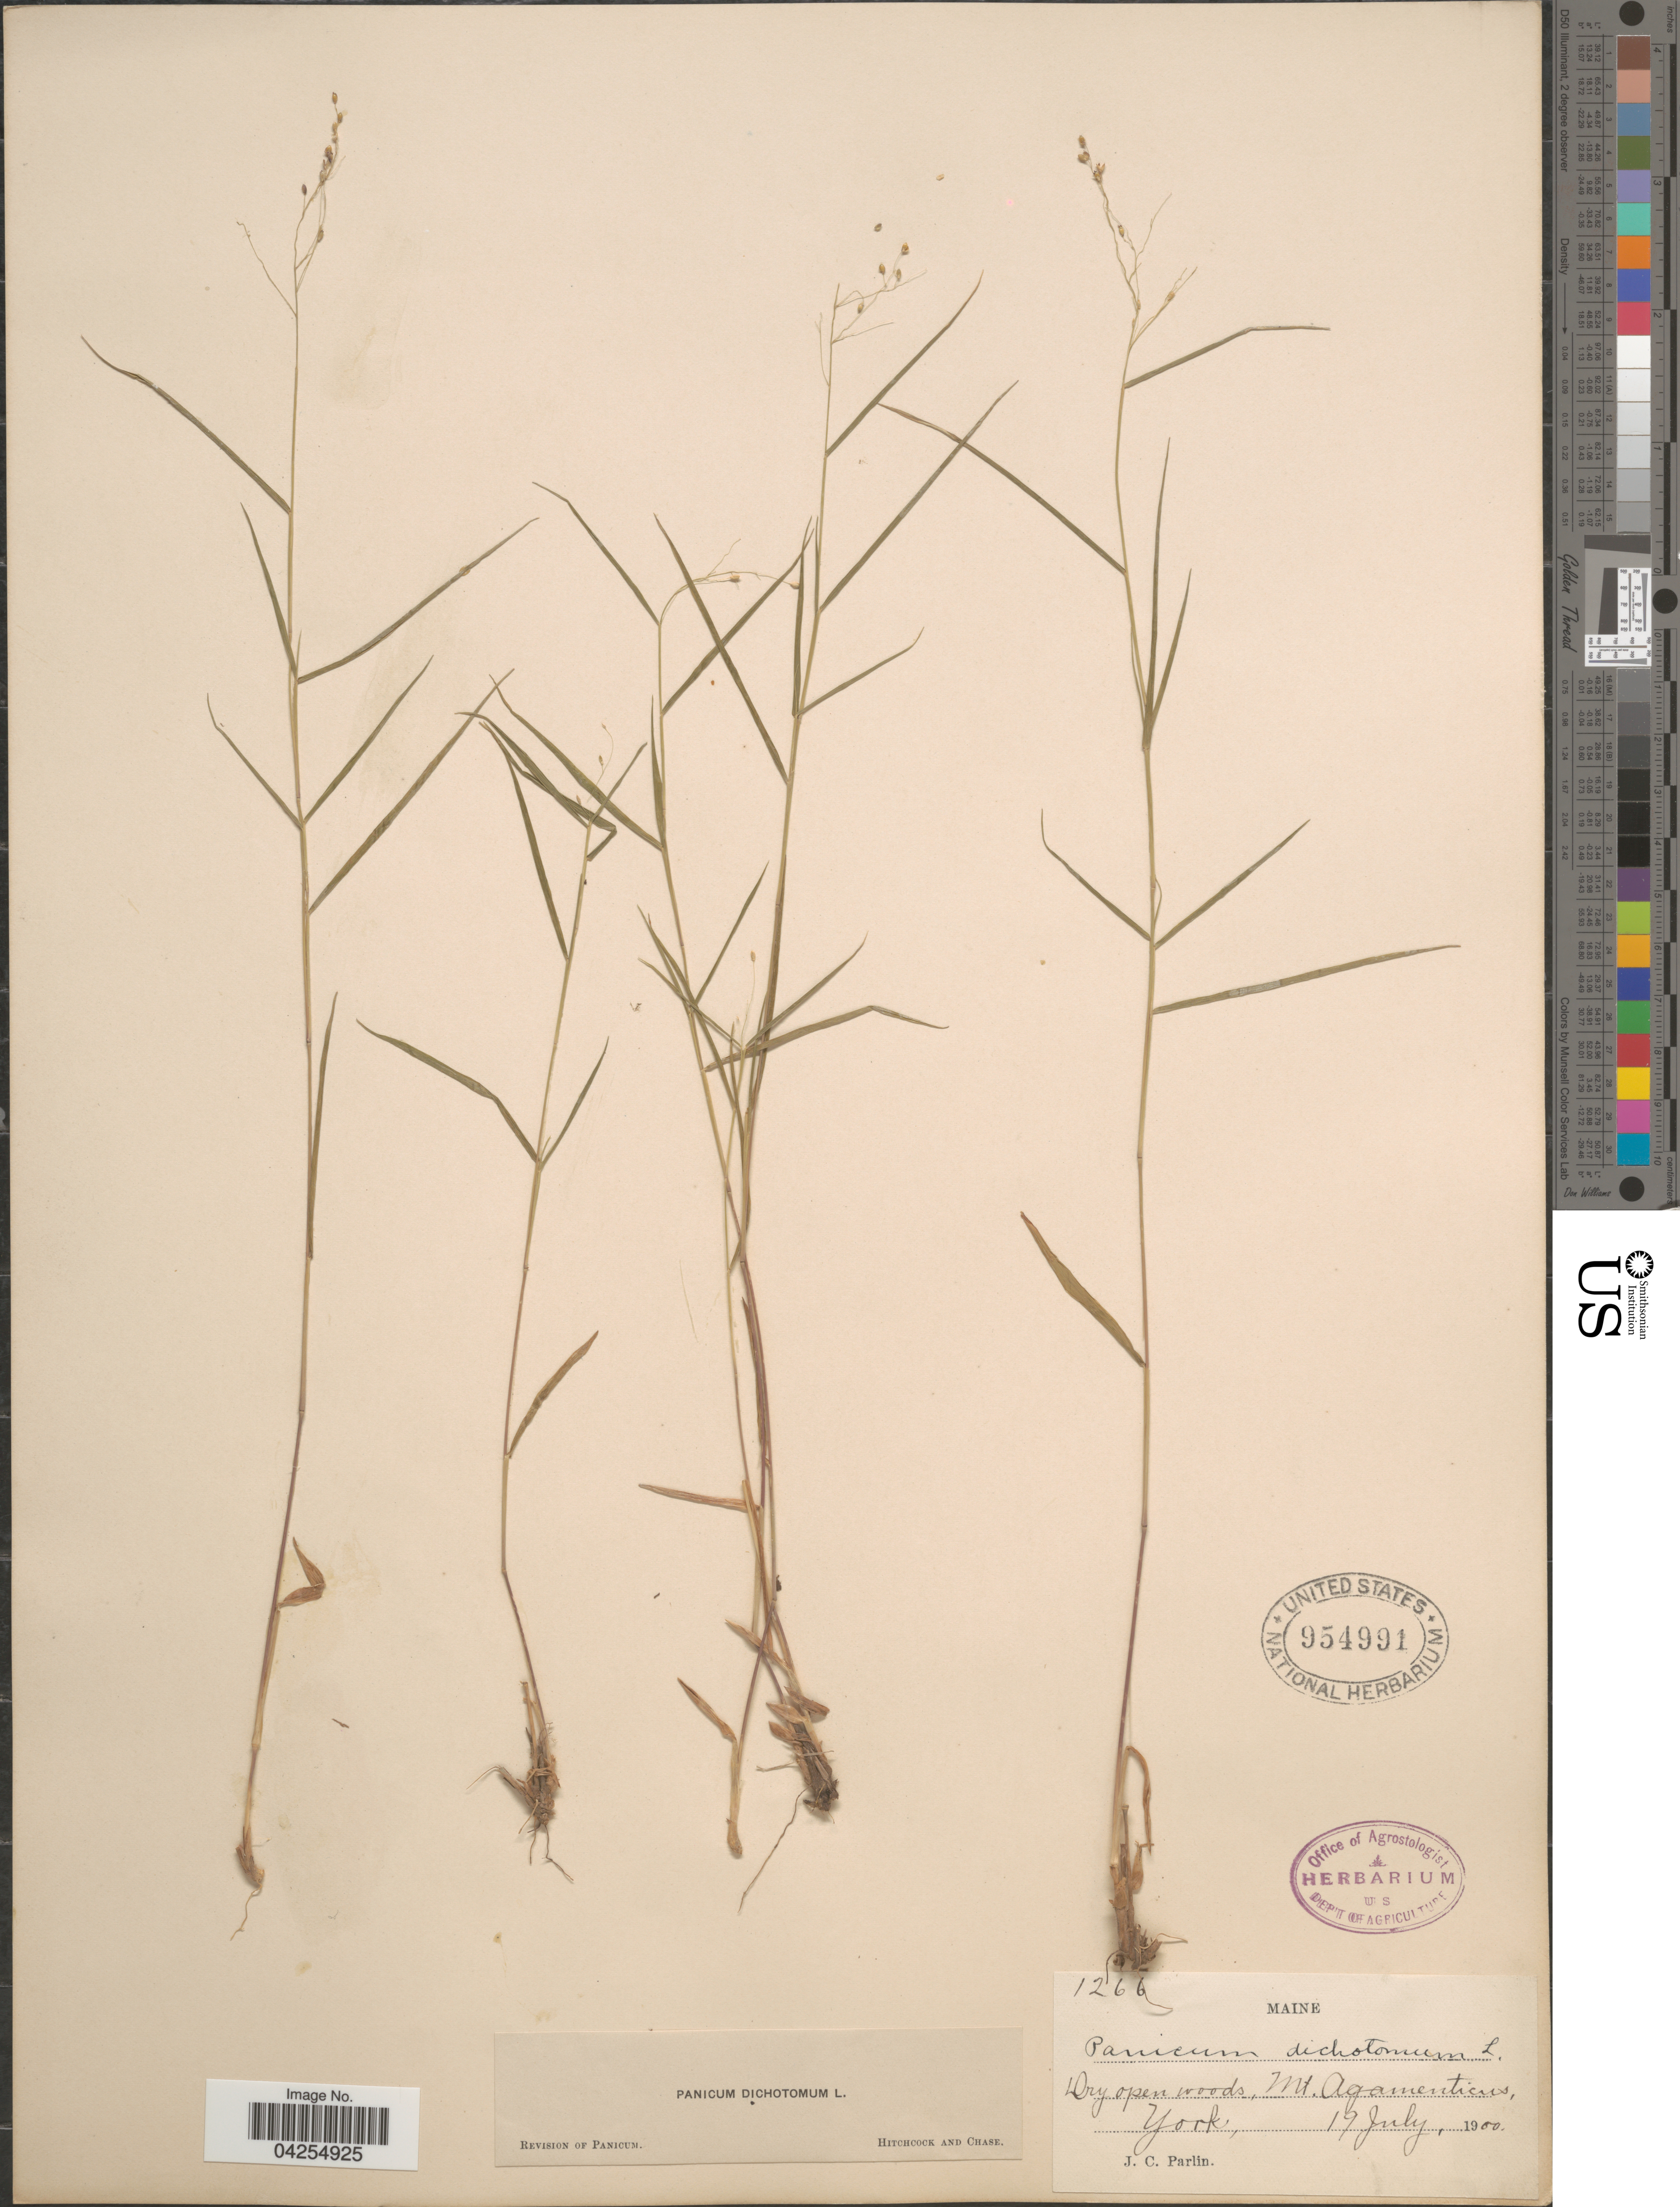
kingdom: Plantae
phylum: Tracheophyta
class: Liliopsida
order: Poales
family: Poaceae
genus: Dichanthelium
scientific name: Dichanthelium dichotomum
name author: (L.) Gould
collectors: J. Parlin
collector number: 1266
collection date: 1900-07-19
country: United States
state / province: Maine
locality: Mt. Agamenticus, York.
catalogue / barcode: US 954991